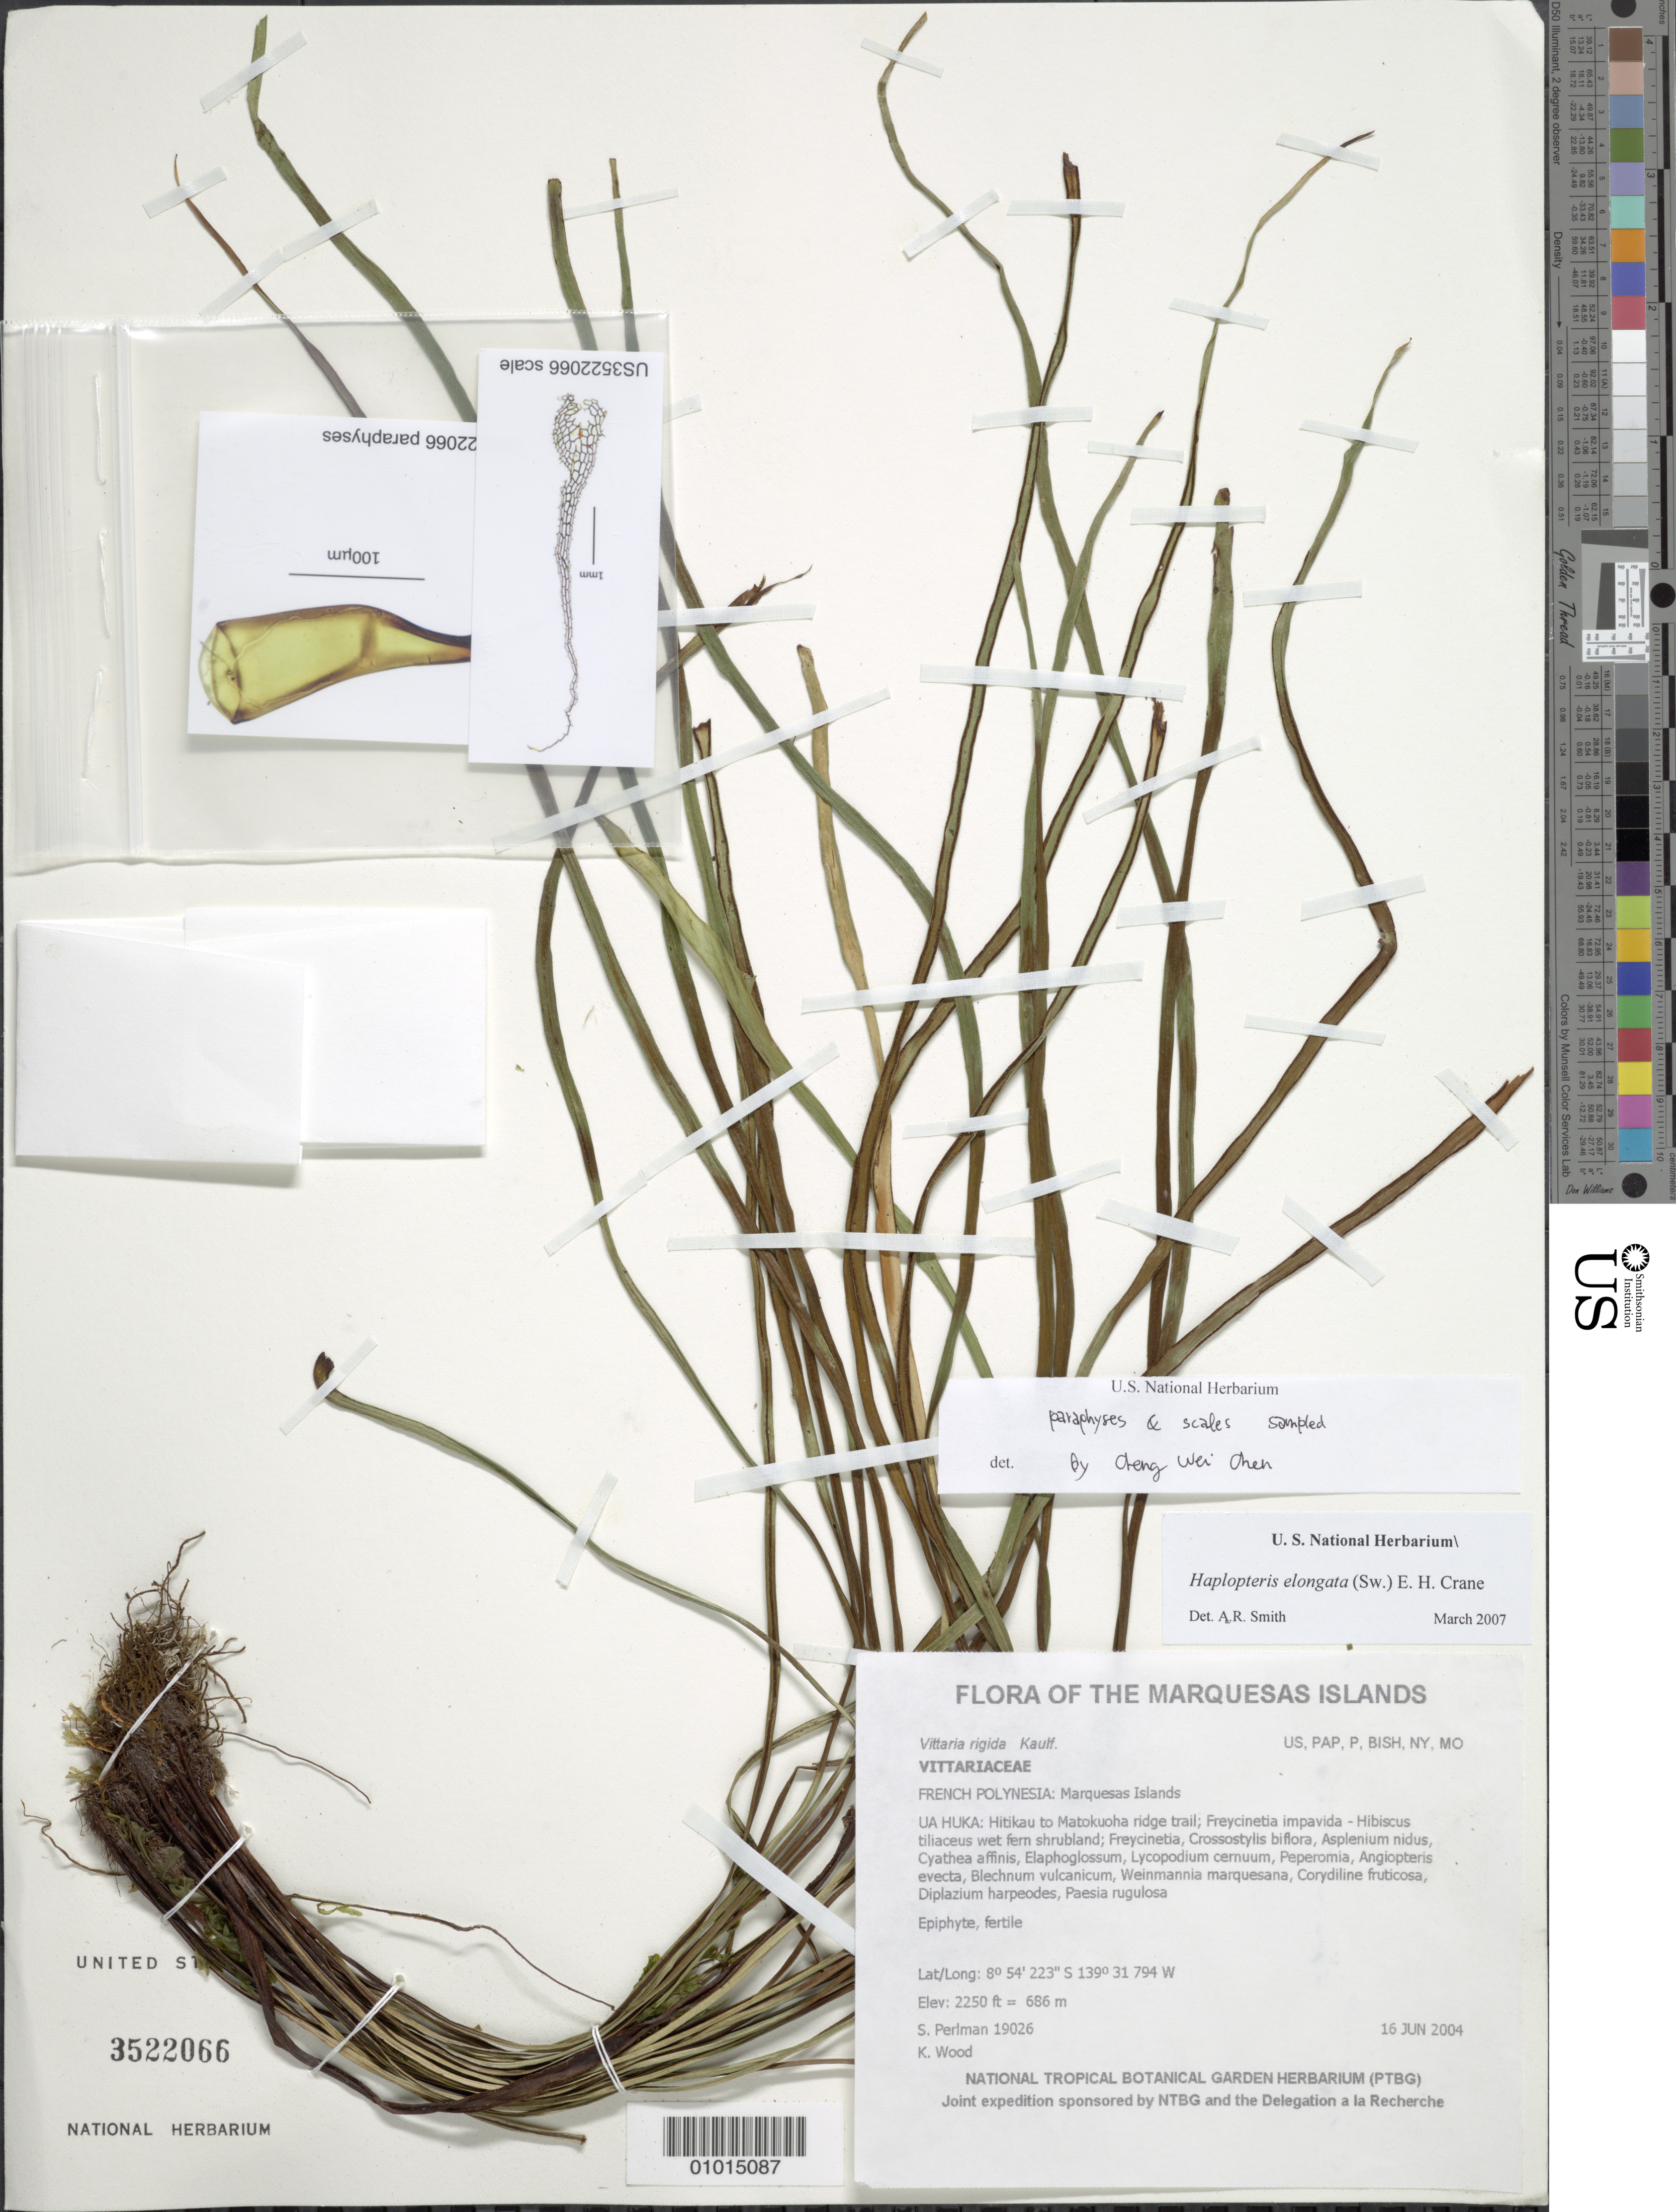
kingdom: Plantae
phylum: Tracheophyta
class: Polypodiopsida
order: Polypodiales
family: Pteridaceae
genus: Haplopteris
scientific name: Haplopteris elongata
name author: (Sw.) Crane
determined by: Smith, Alan R., (UC)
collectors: S. P. Perlman & K. R. Wood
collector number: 19026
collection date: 2004-06-16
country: French Polynesia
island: Ua Huka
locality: Hitikau to Matokuoha ridge trail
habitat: Freycinetia impavida - Hibiscus tiliaceus wet fern shrubland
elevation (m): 686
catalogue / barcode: US 3522066